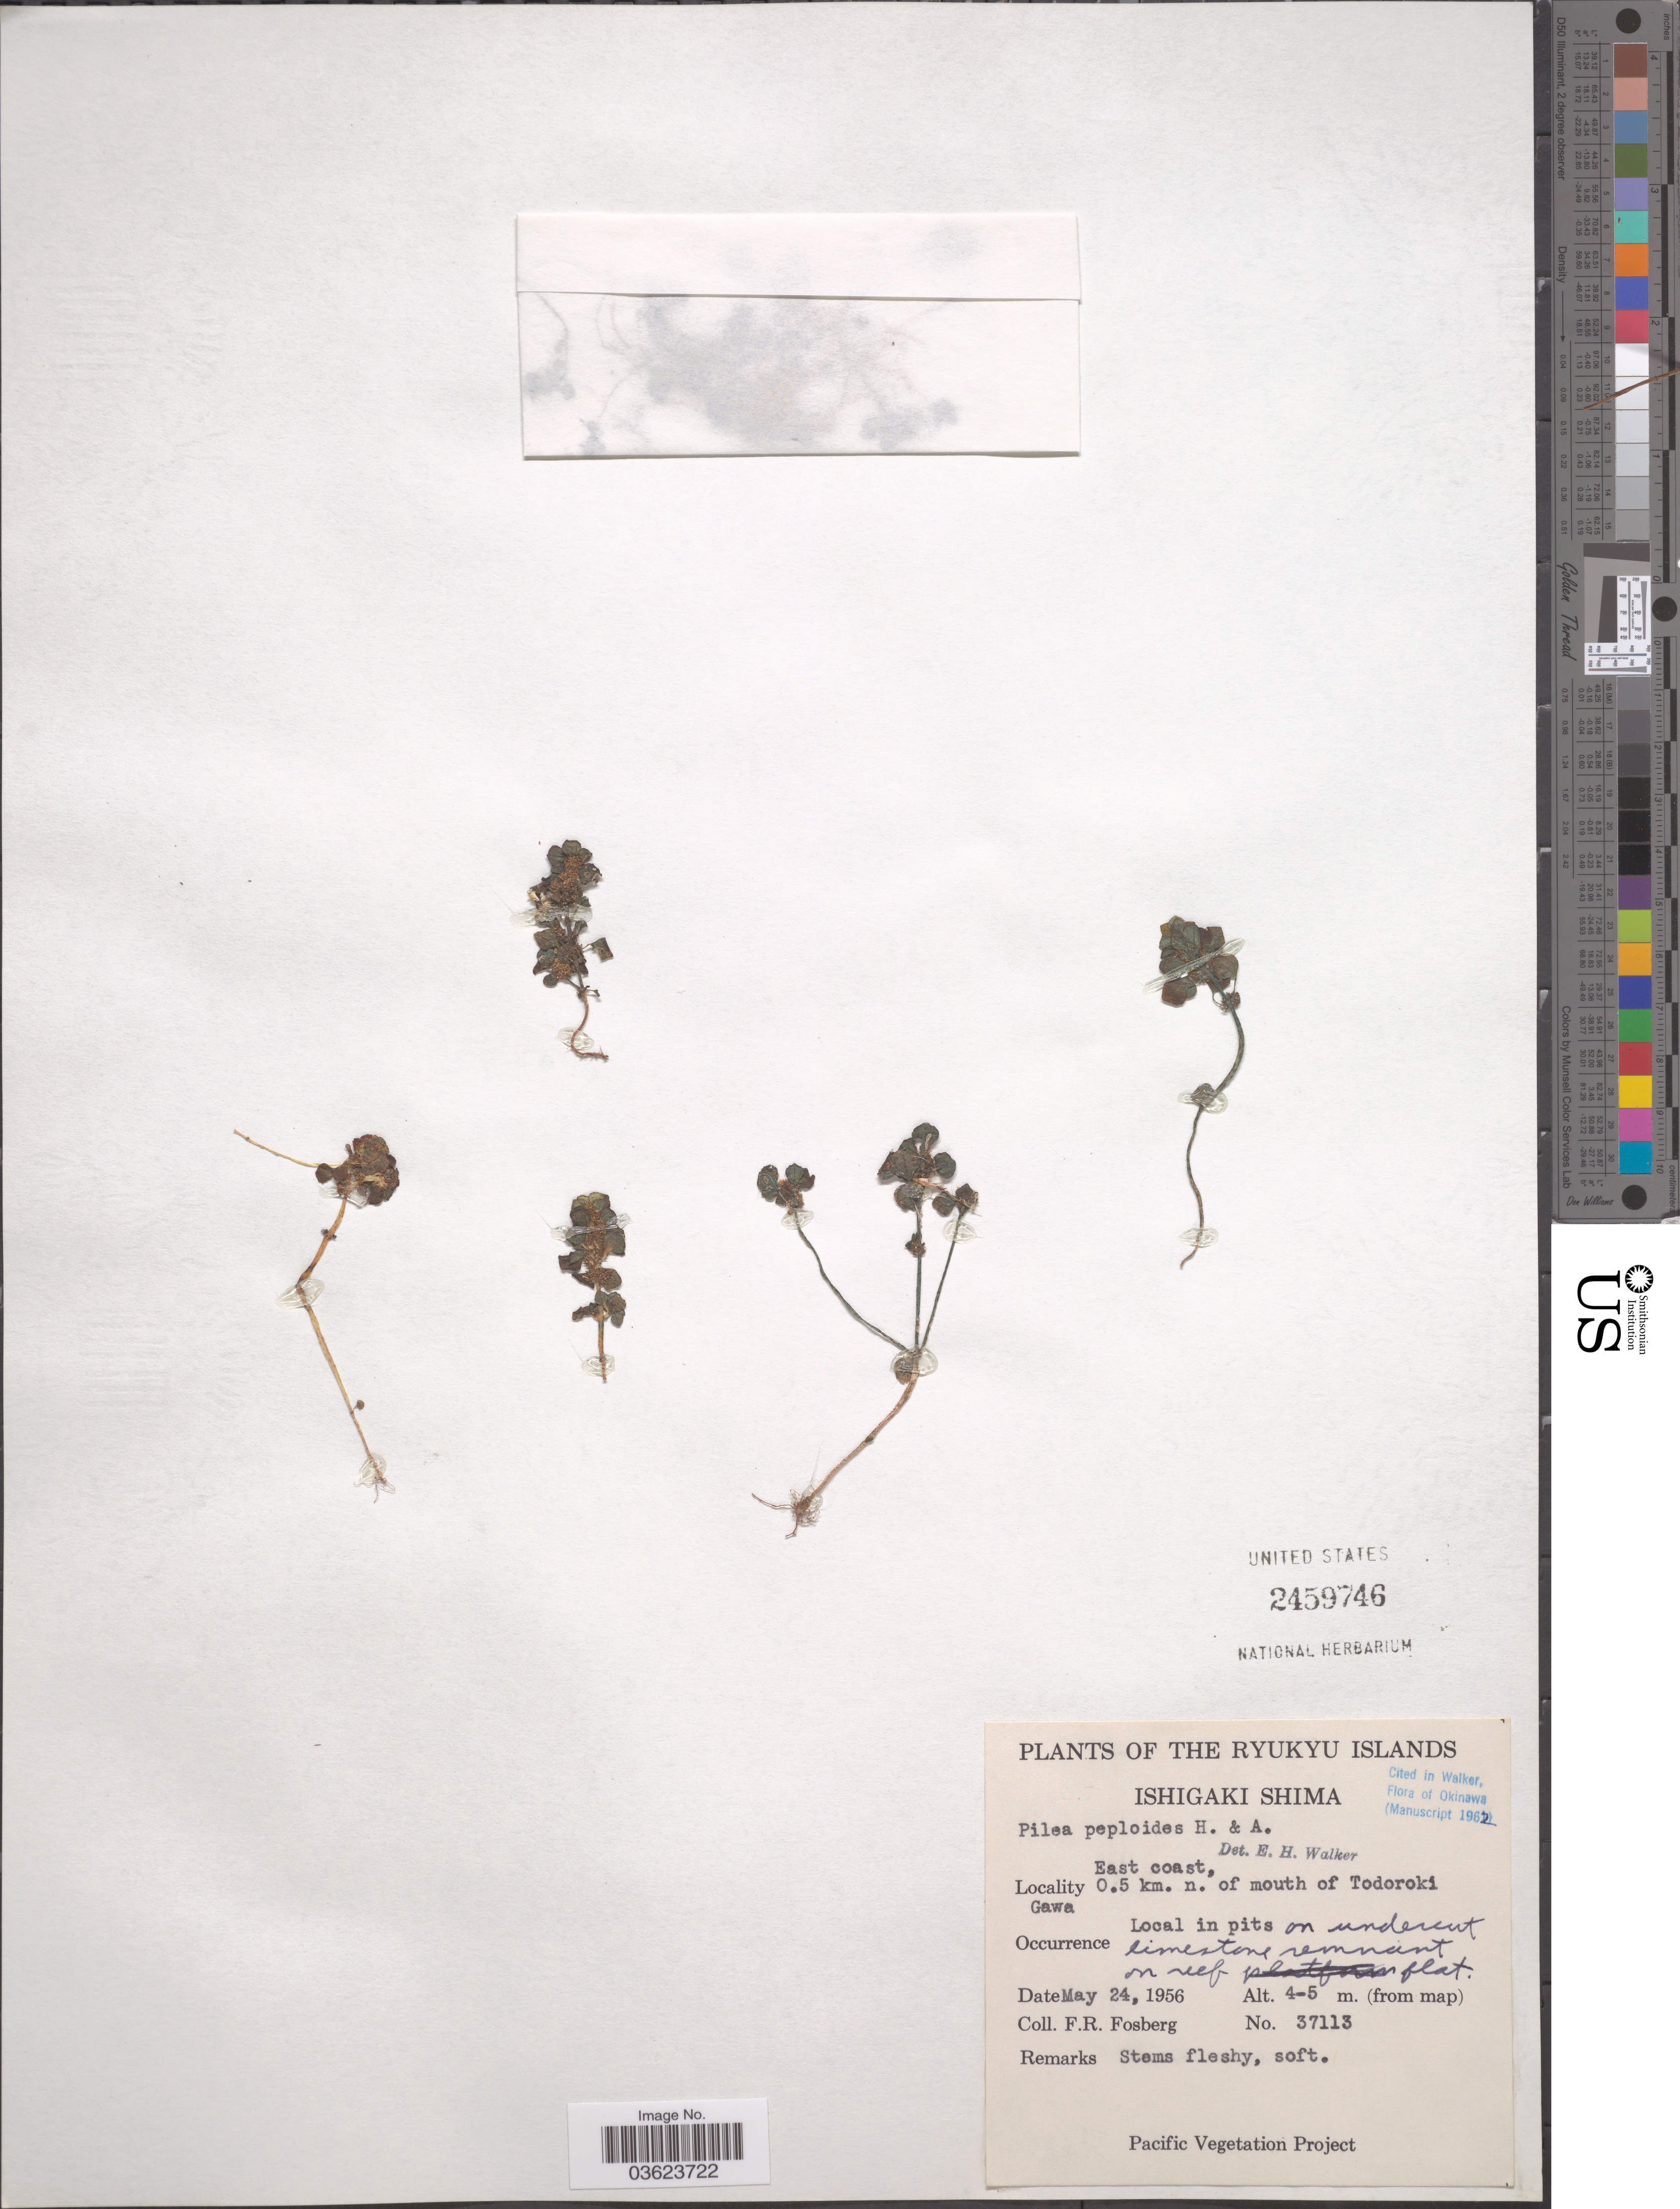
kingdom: Plantae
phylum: Tracheophyta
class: Magnoliopsida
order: Rosales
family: Urticaceae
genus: Pilea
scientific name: Pilea peploides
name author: (Gaudich.) Hook. & Arn.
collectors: F. R. Fosberg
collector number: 37113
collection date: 1956-05-24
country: Japan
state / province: Okinawa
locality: The Ryukyu Islands. Ishigaki Shima. East coast, 0.5 km. n. of mouth of Todoroki.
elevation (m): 4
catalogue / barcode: US 2459746